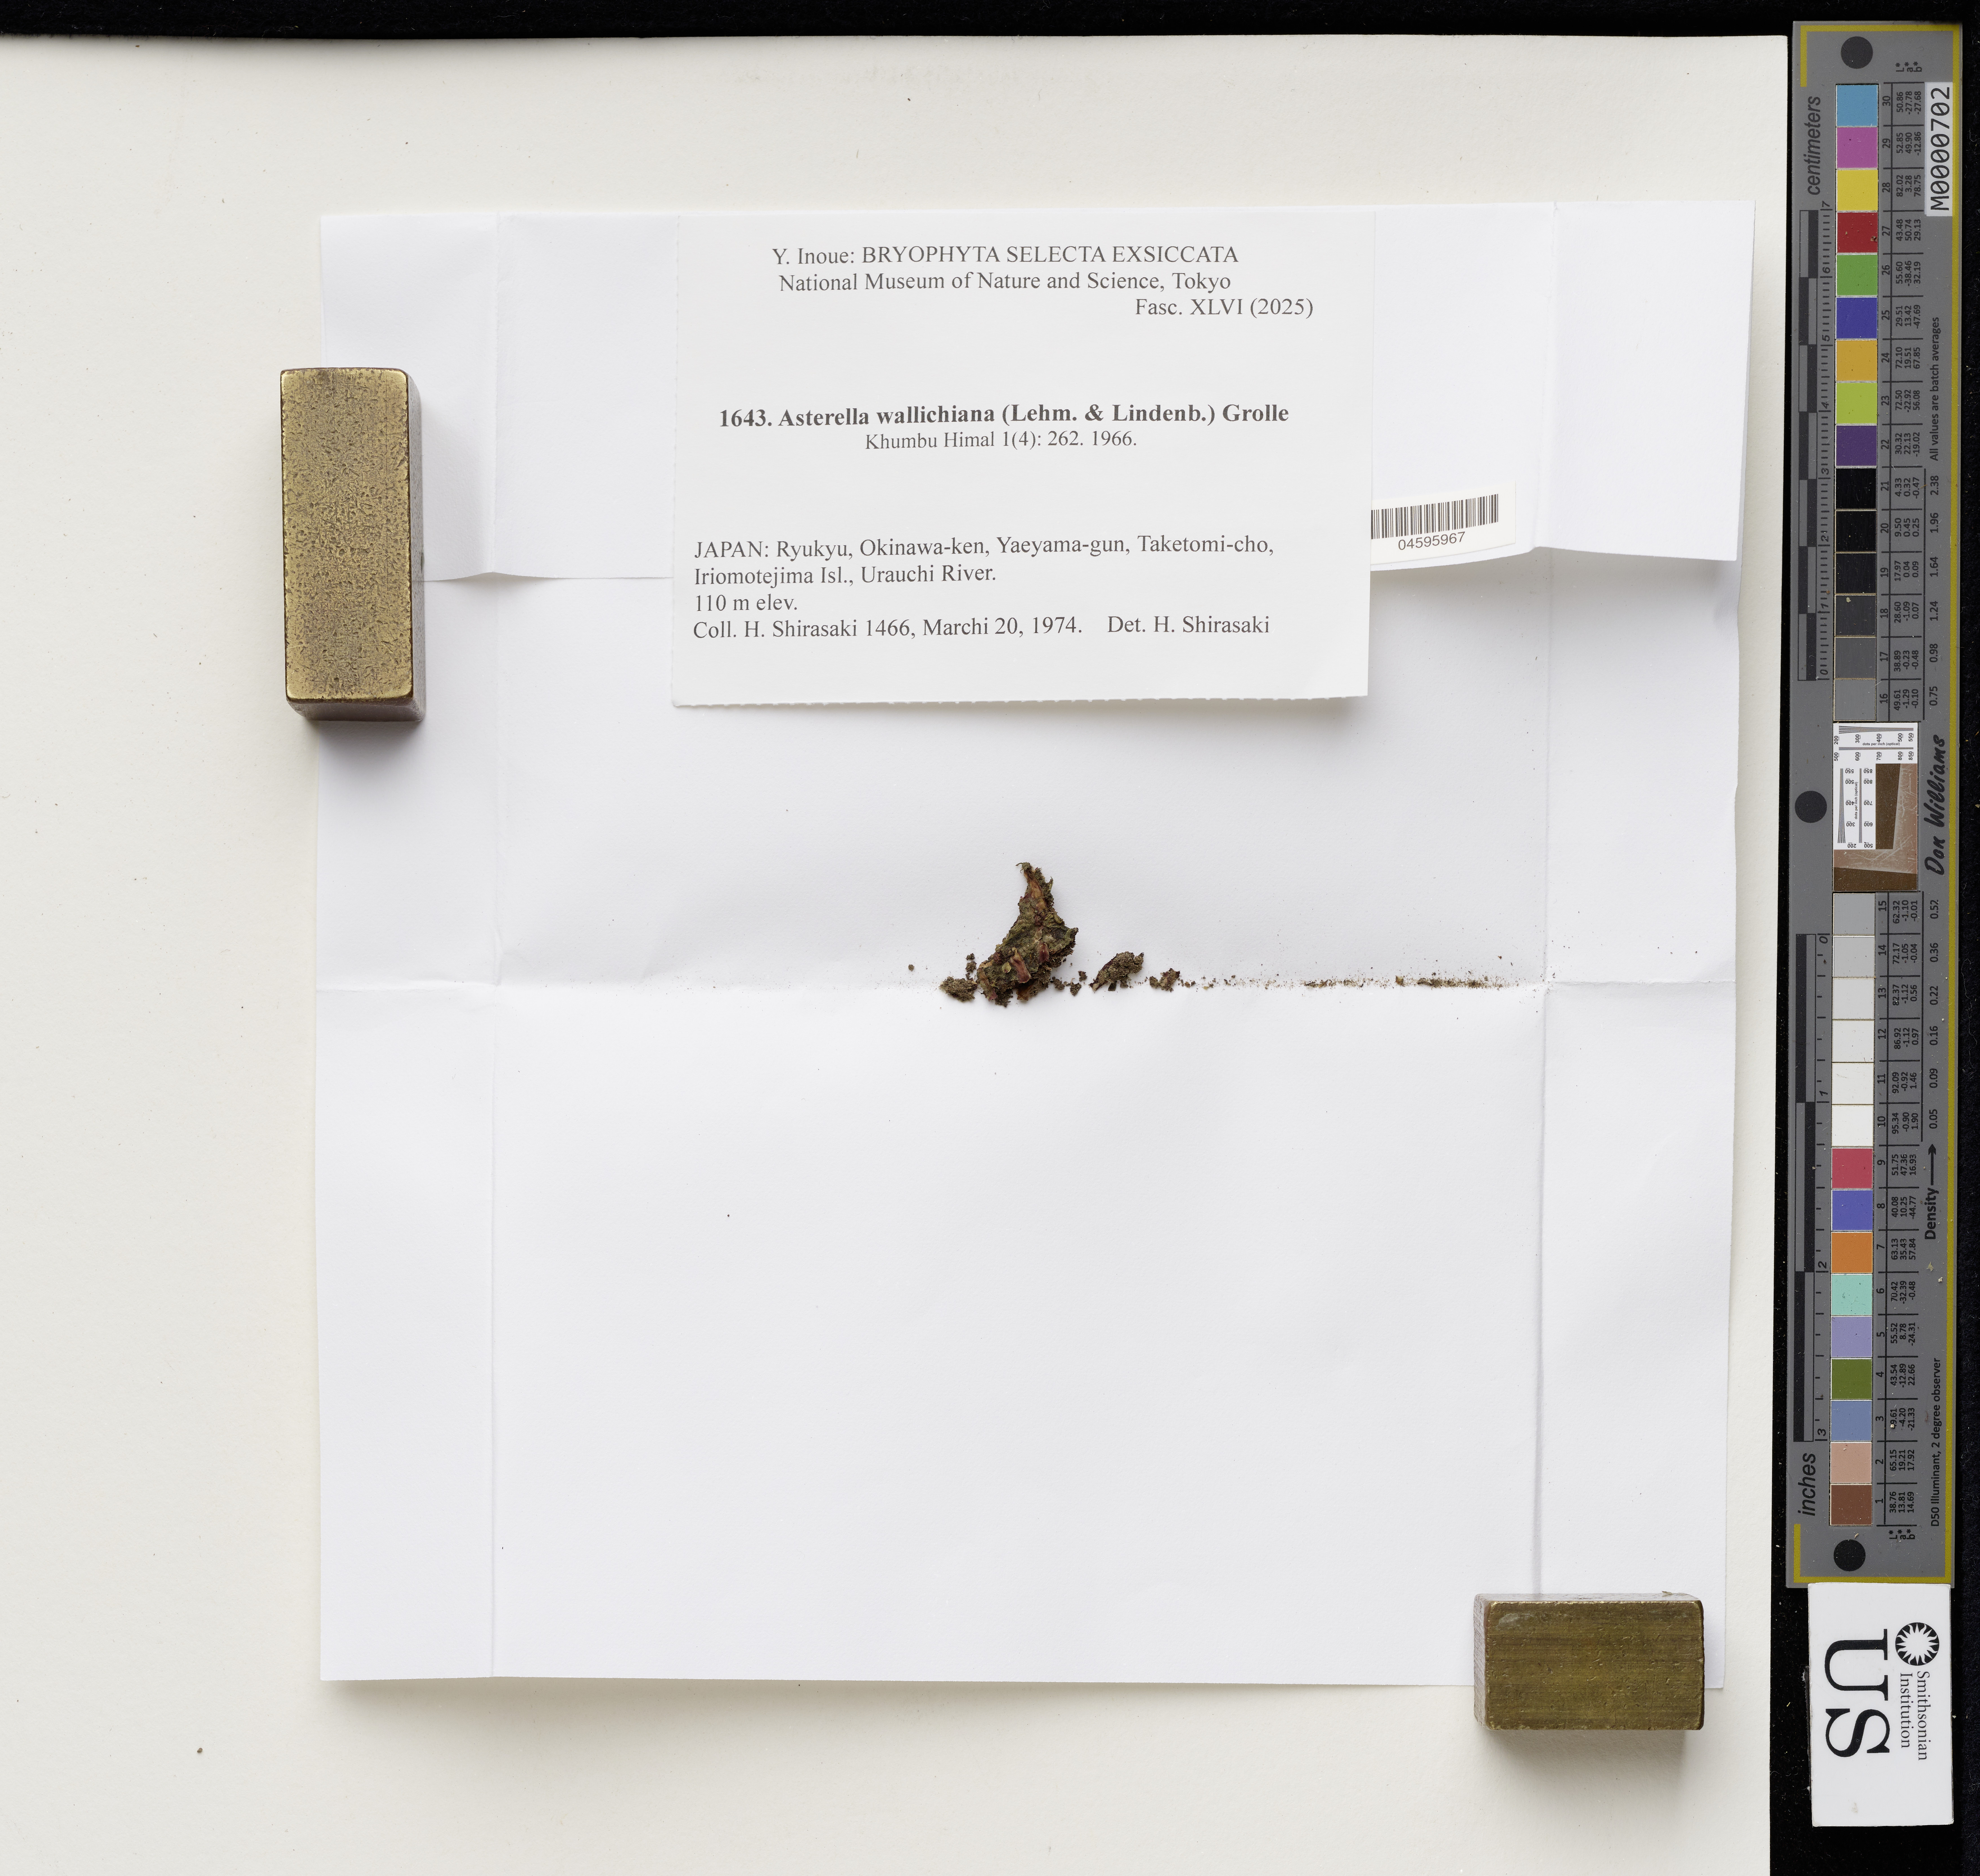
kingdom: Plantae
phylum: Marchantiophyta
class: Marchantiopsida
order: Marchantiales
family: Aytoniaceae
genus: Asterella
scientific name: Asterella wallichiana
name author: (Lehm. & Lindenb.) Grolle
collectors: H. Shirasaki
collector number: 1466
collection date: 1974-03-20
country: Japan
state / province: Okinawa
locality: Ryukyu, Yaeyama-gun, Taketomi-cho, Iriomotejima Isl., Urauchi River.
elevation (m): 110